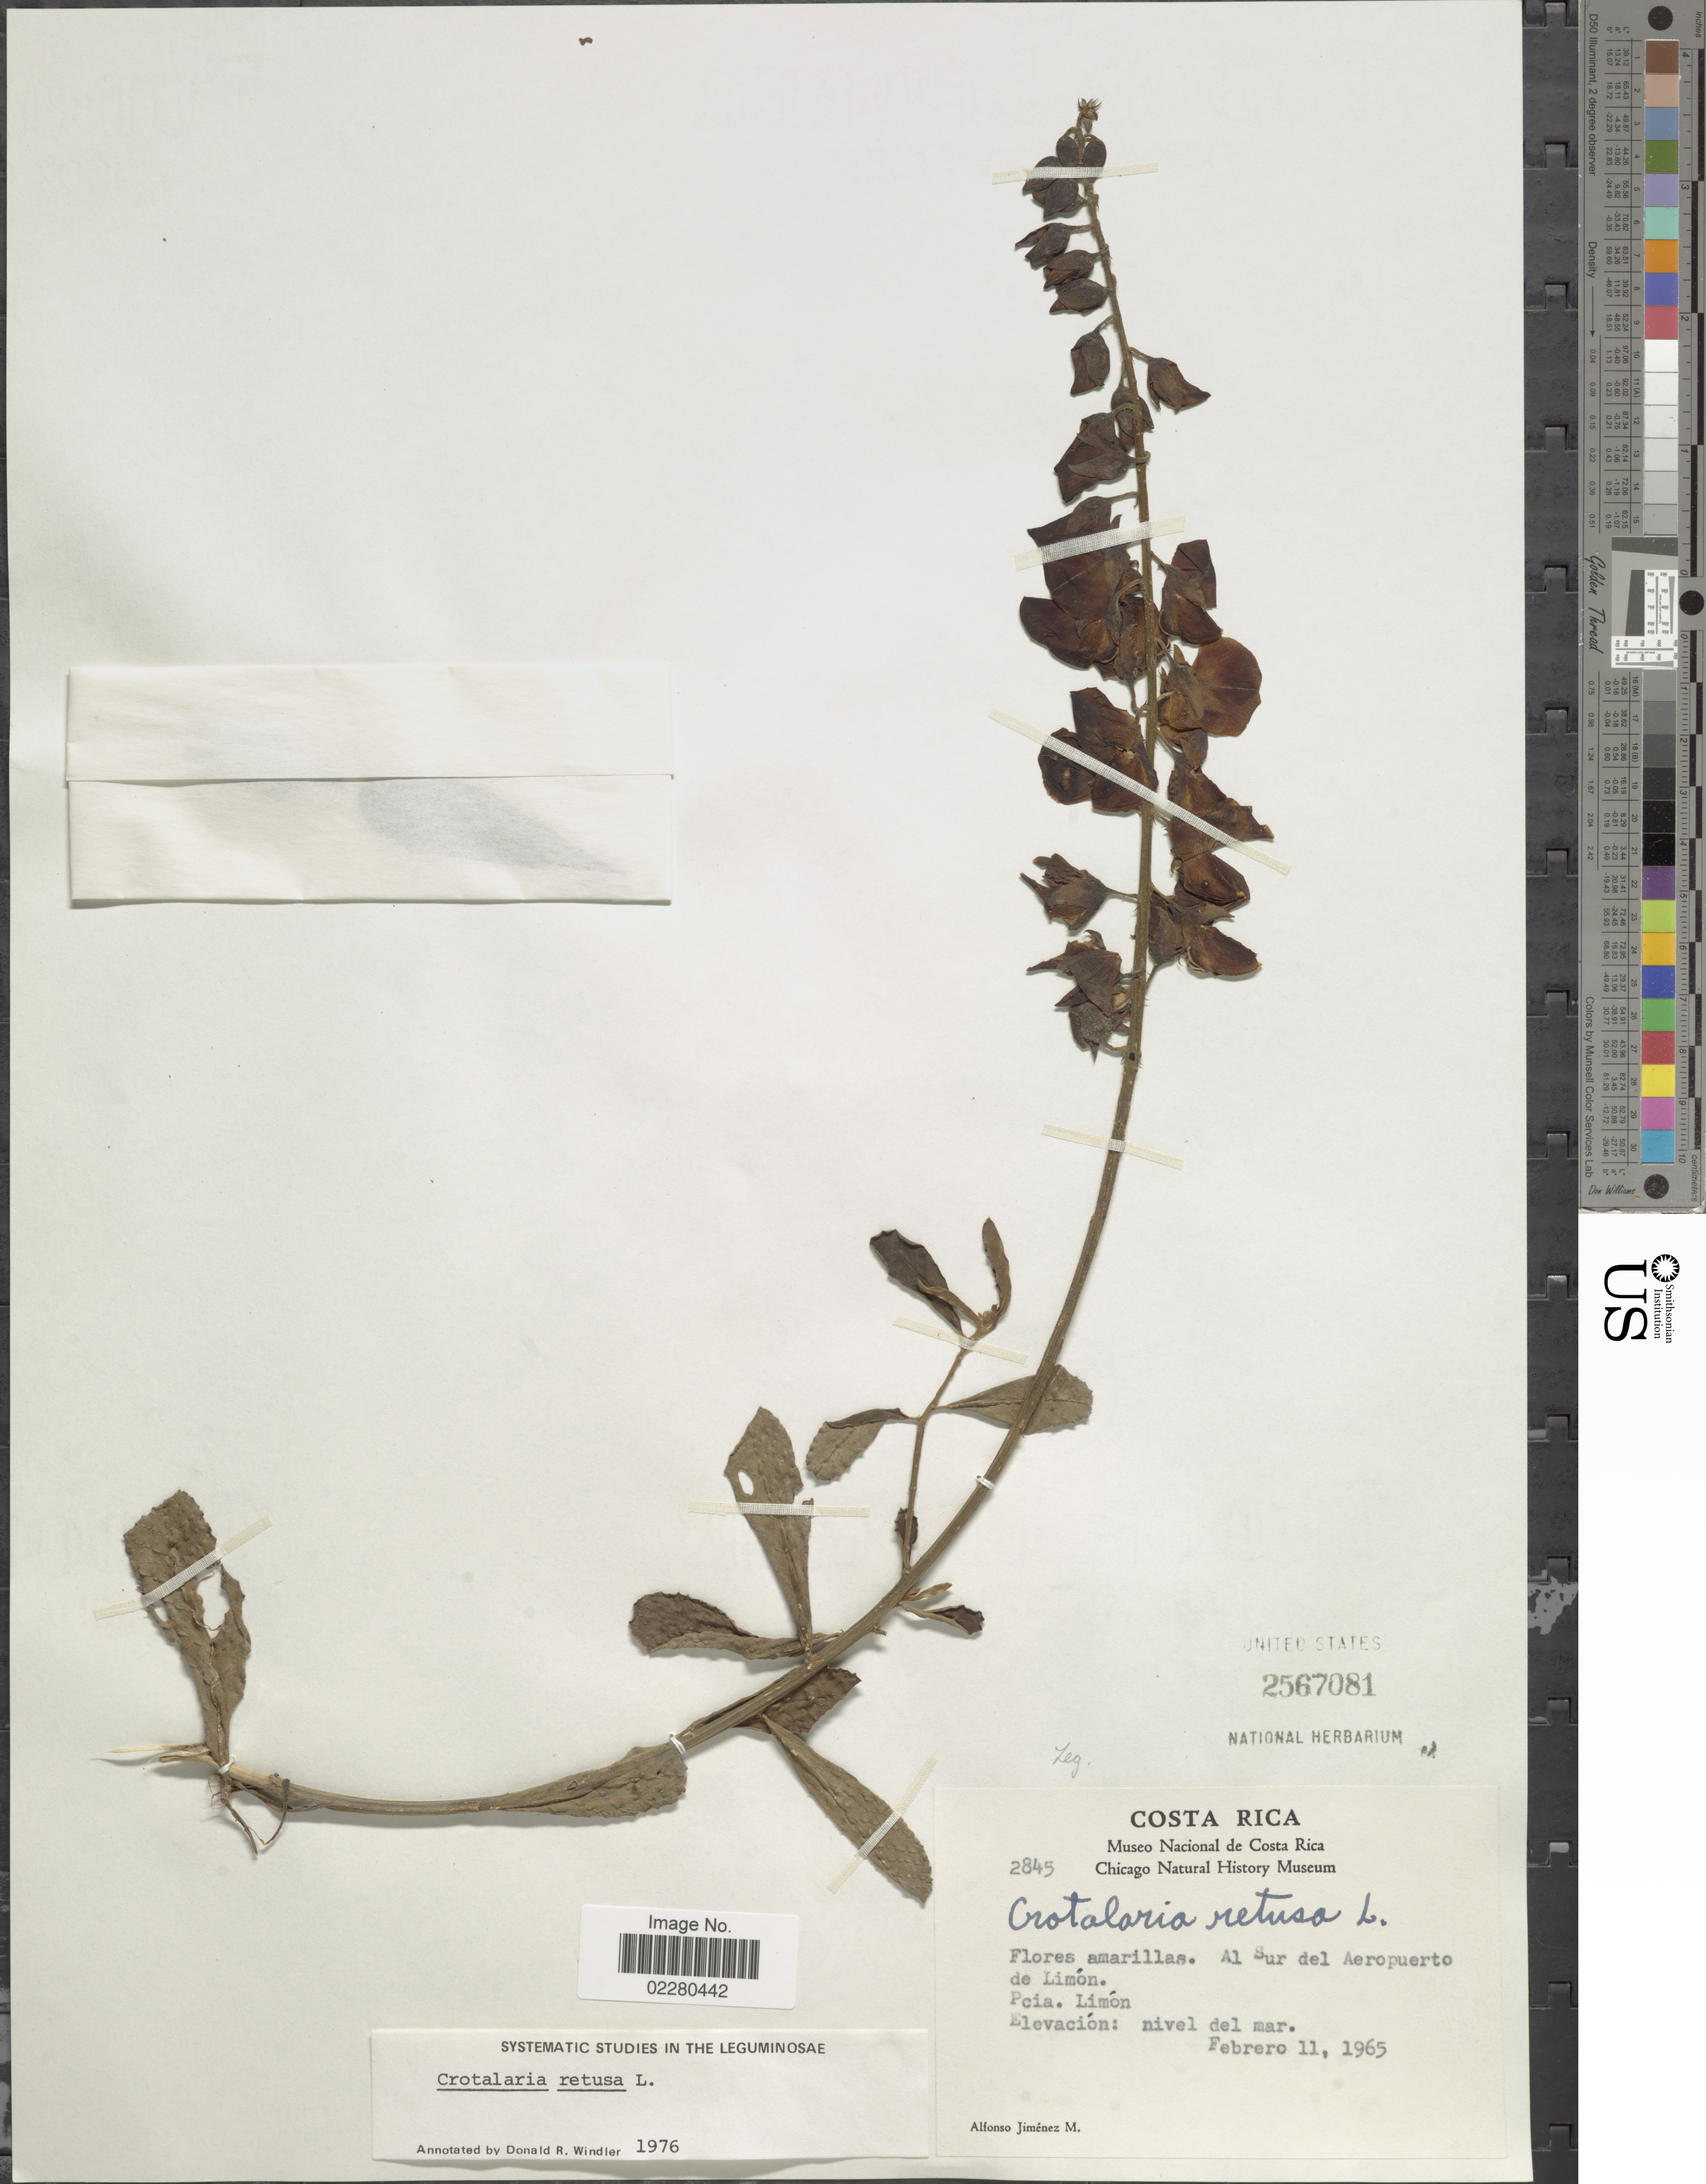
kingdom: Plantae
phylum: Tracheophyta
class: Magnoliopsida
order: Fabales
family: Fabaceae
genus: Crotalaria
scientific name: Crotalaria retusa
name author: L.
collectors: A. Jimenez M.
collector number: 2845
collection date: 1965-02-11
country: Costa Rica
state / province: Limón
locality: Al Sur del Aeropuerto de Limón. Pcia. Limón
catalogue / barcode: US 2567081